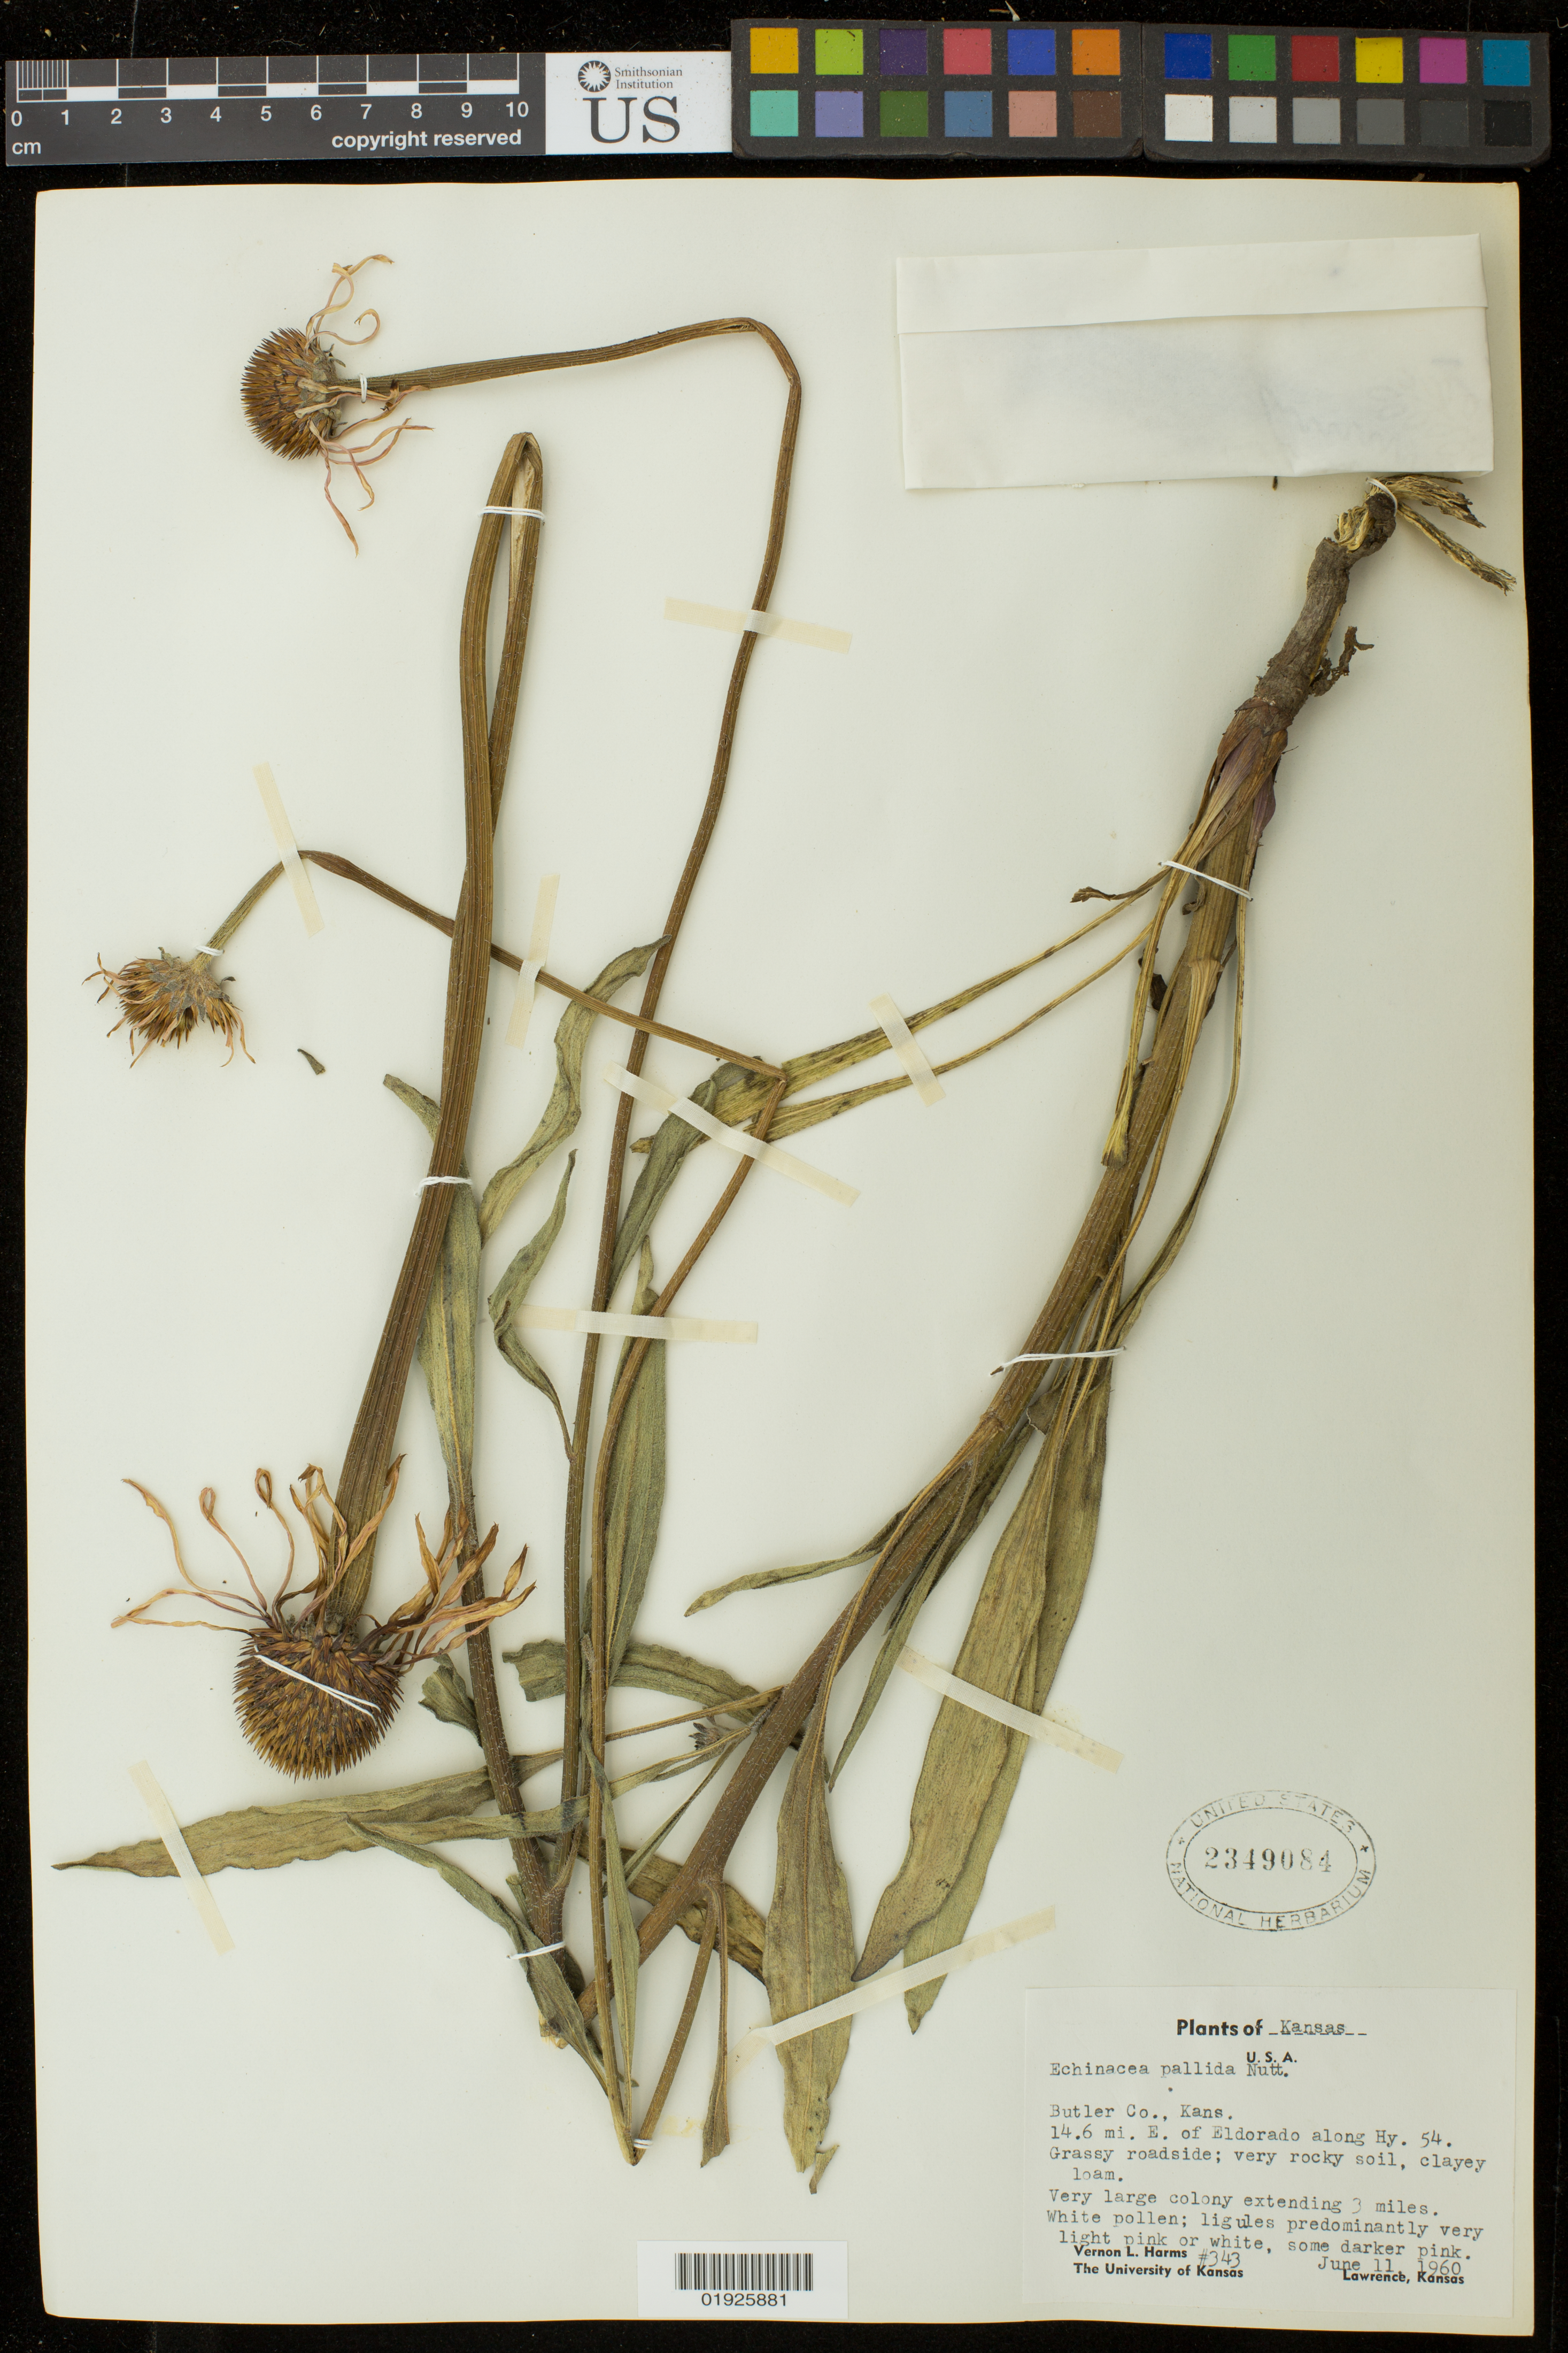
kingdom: Plantae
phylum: Tracheophyta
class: Magnoliopsida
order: Asterales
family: Asteraceae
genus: Echinacea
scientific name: Echinacea pallida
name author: (Nutt.) Nutt.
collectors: V. Harms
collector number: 343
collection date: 1960-06-11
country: United States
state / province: Kansas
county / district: Butler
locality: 14.6 mi E of Eldorado along Hy. 54.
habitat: Grassy roadside; very rocky soil, clayey loam.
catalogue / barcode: US 2349084